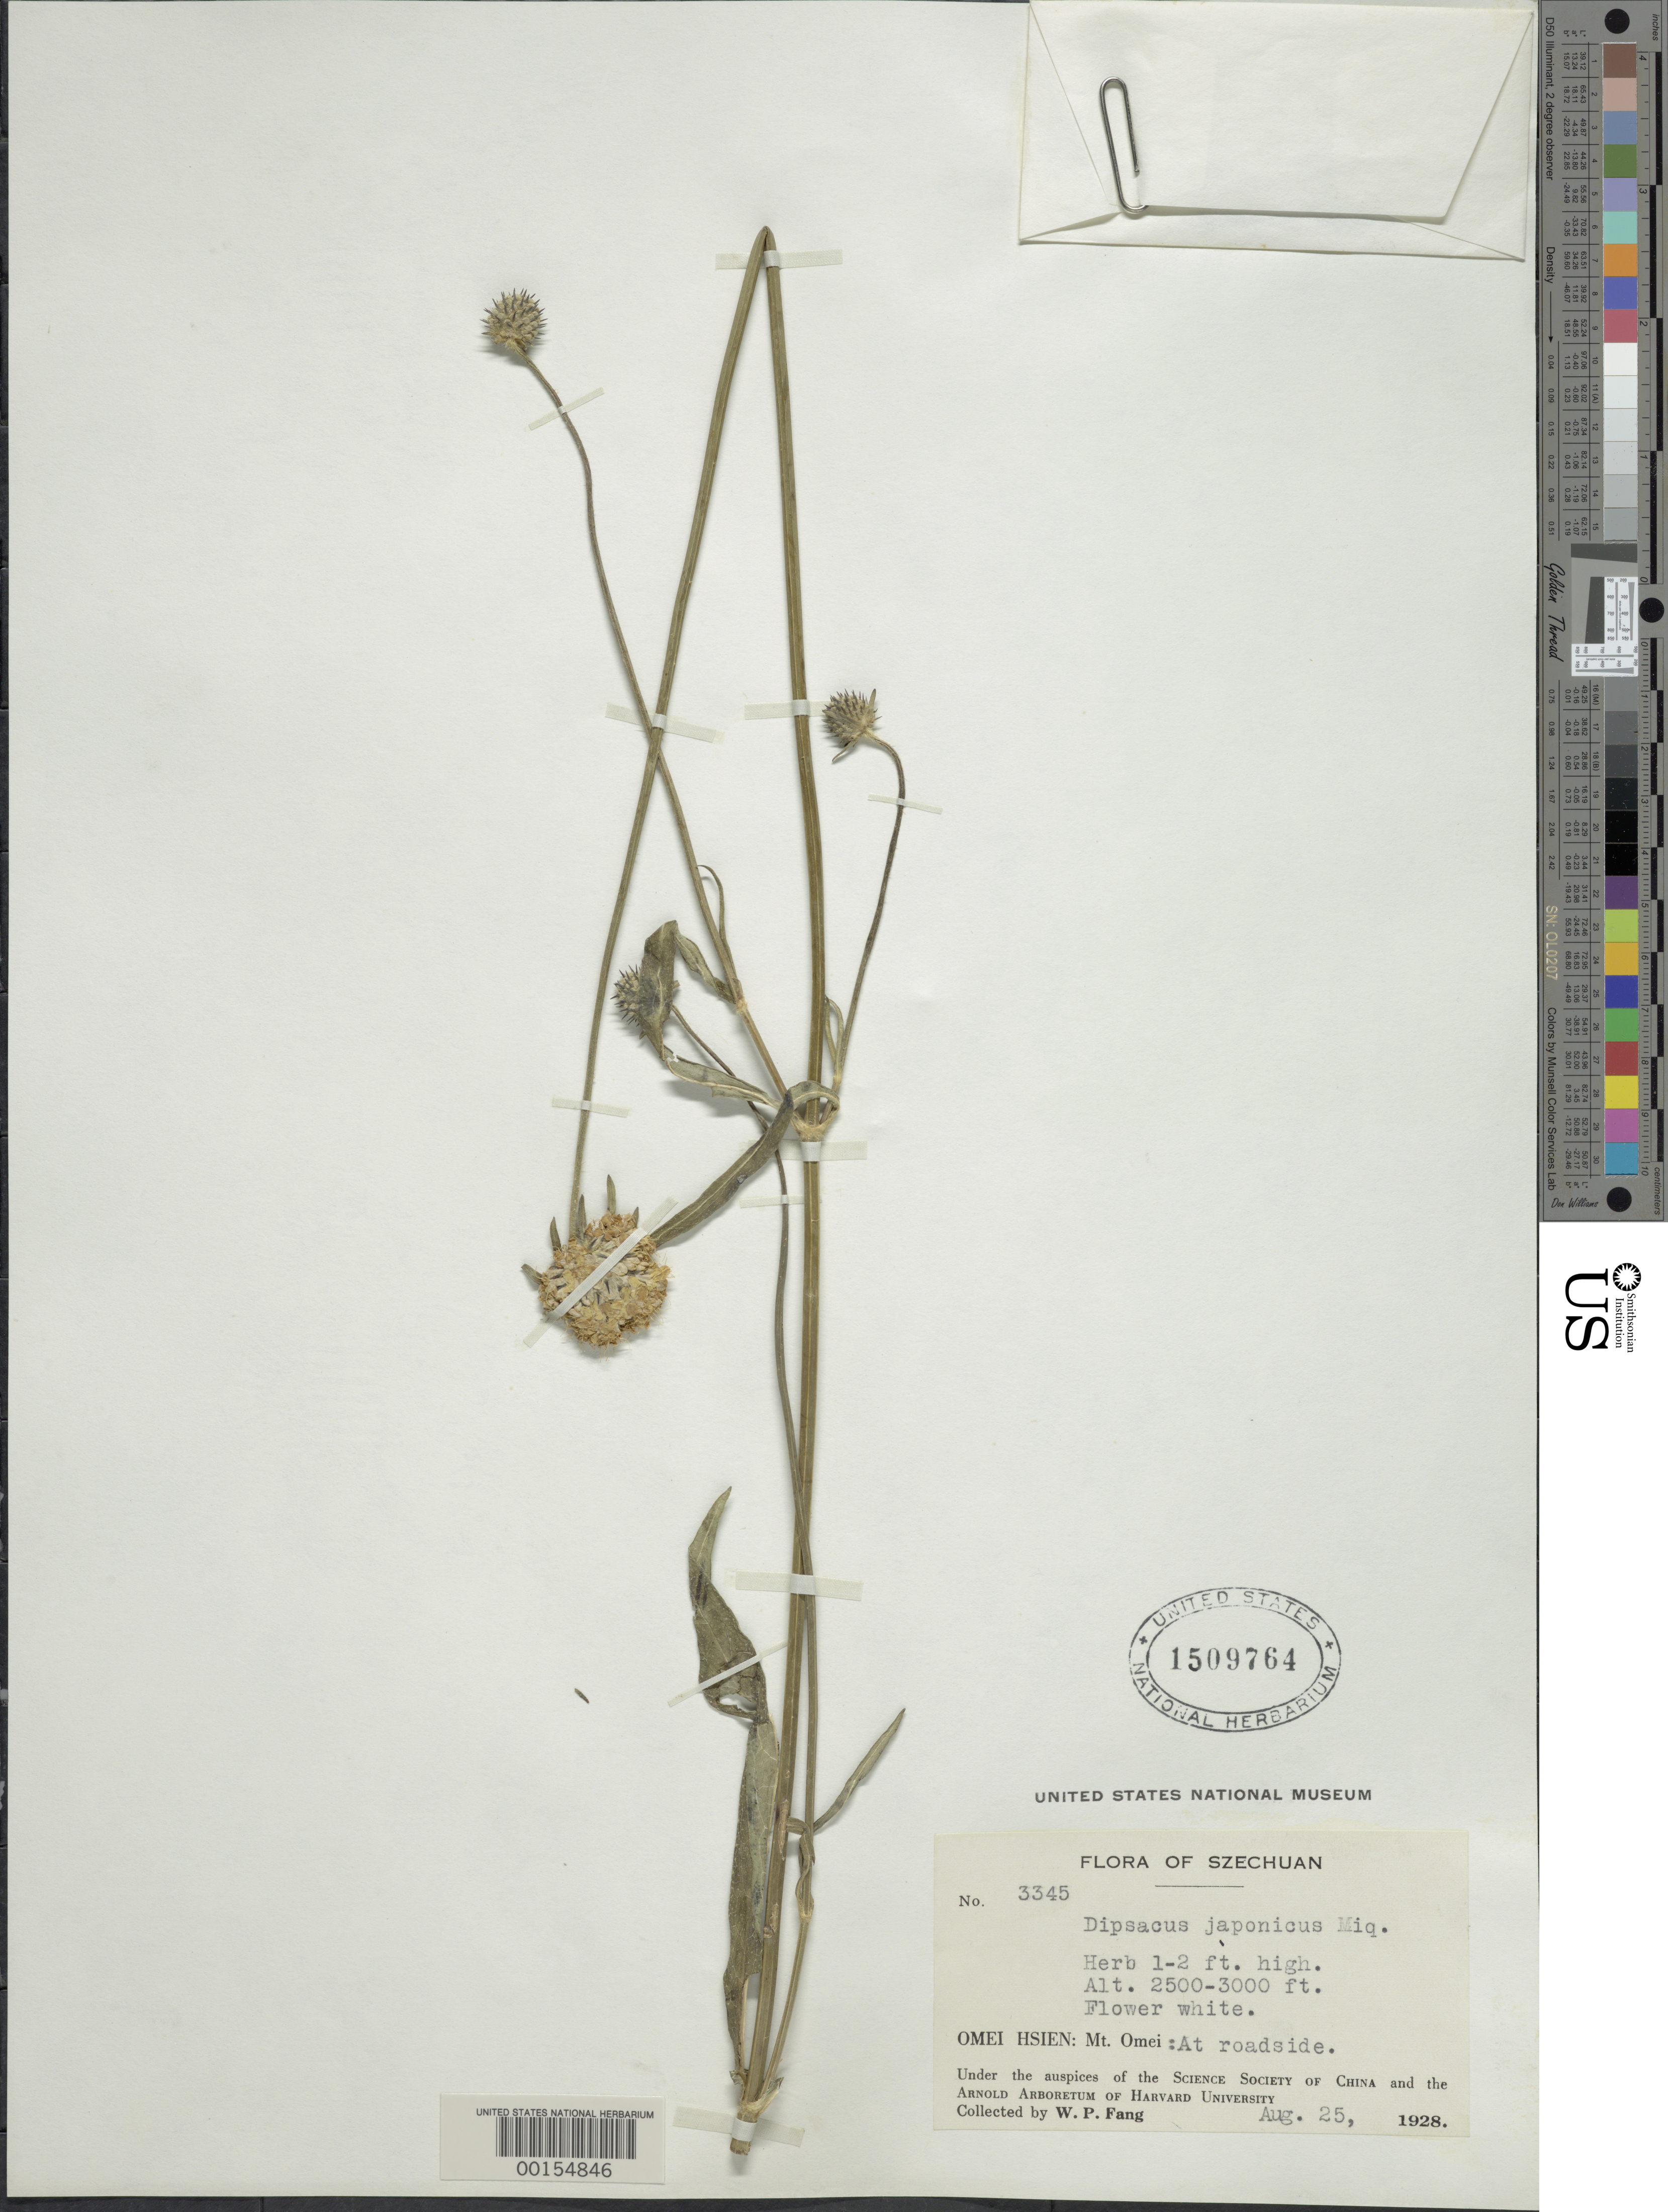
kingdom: Plantae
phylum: Tracheophyta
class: Magnoliopsida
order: Dipsacales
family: Caprifoliaceae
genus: Dipsacus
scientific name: Dipsacus japonicus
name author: Miq.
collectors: W. P. Fang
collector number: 3345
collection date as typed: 25 Aug 1928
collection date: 1928-08-25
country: China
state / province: Sichuan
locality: Omei hsien, mt. omei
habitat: At roadside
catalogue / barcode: US 1509764